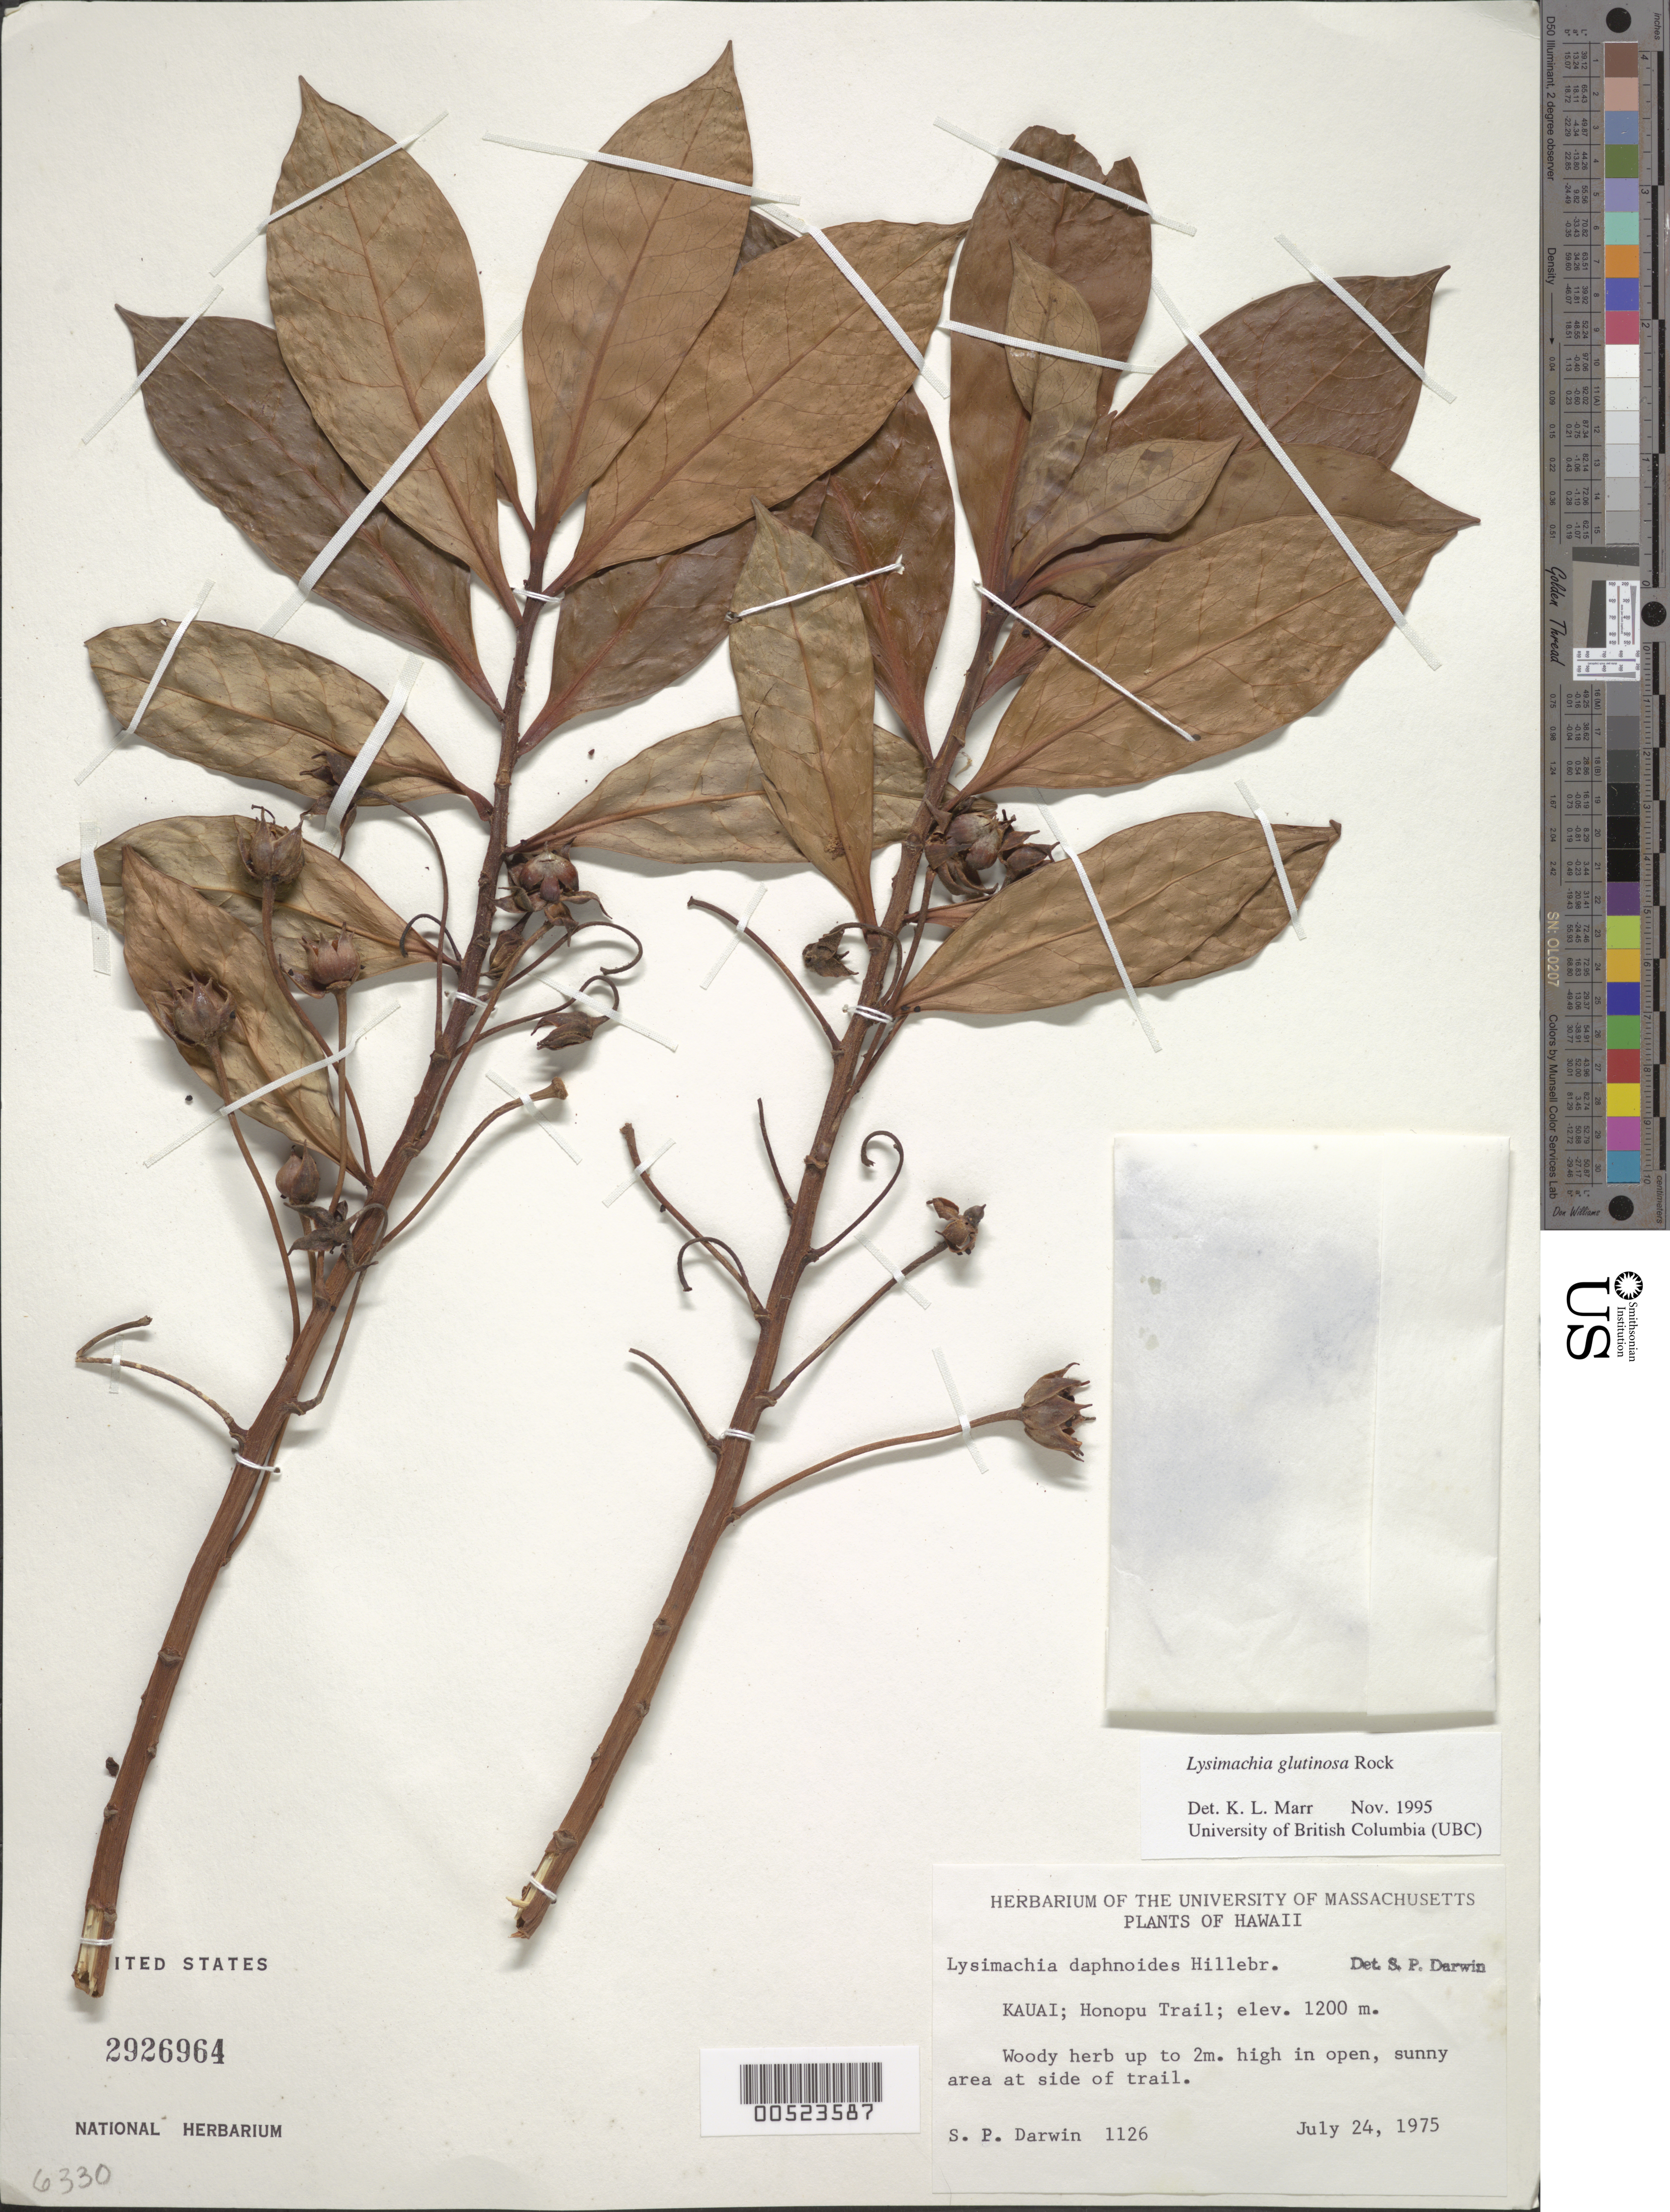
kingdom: Plantae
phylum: Tracheophyta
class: Magnoliopsida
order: Ericales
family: Primulaceae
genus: Lysimachia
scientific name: Lysimachia glutinosa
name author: Rock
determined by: Marr, K. L.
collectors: S. P. Darwin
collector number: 1126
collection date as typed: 24 Jul 1975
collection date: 1975-07-24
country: United States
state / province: Hawaii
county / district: Kauai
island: Kaua'i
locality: Honopu Trail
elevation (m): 1200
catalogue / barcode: US 2926964